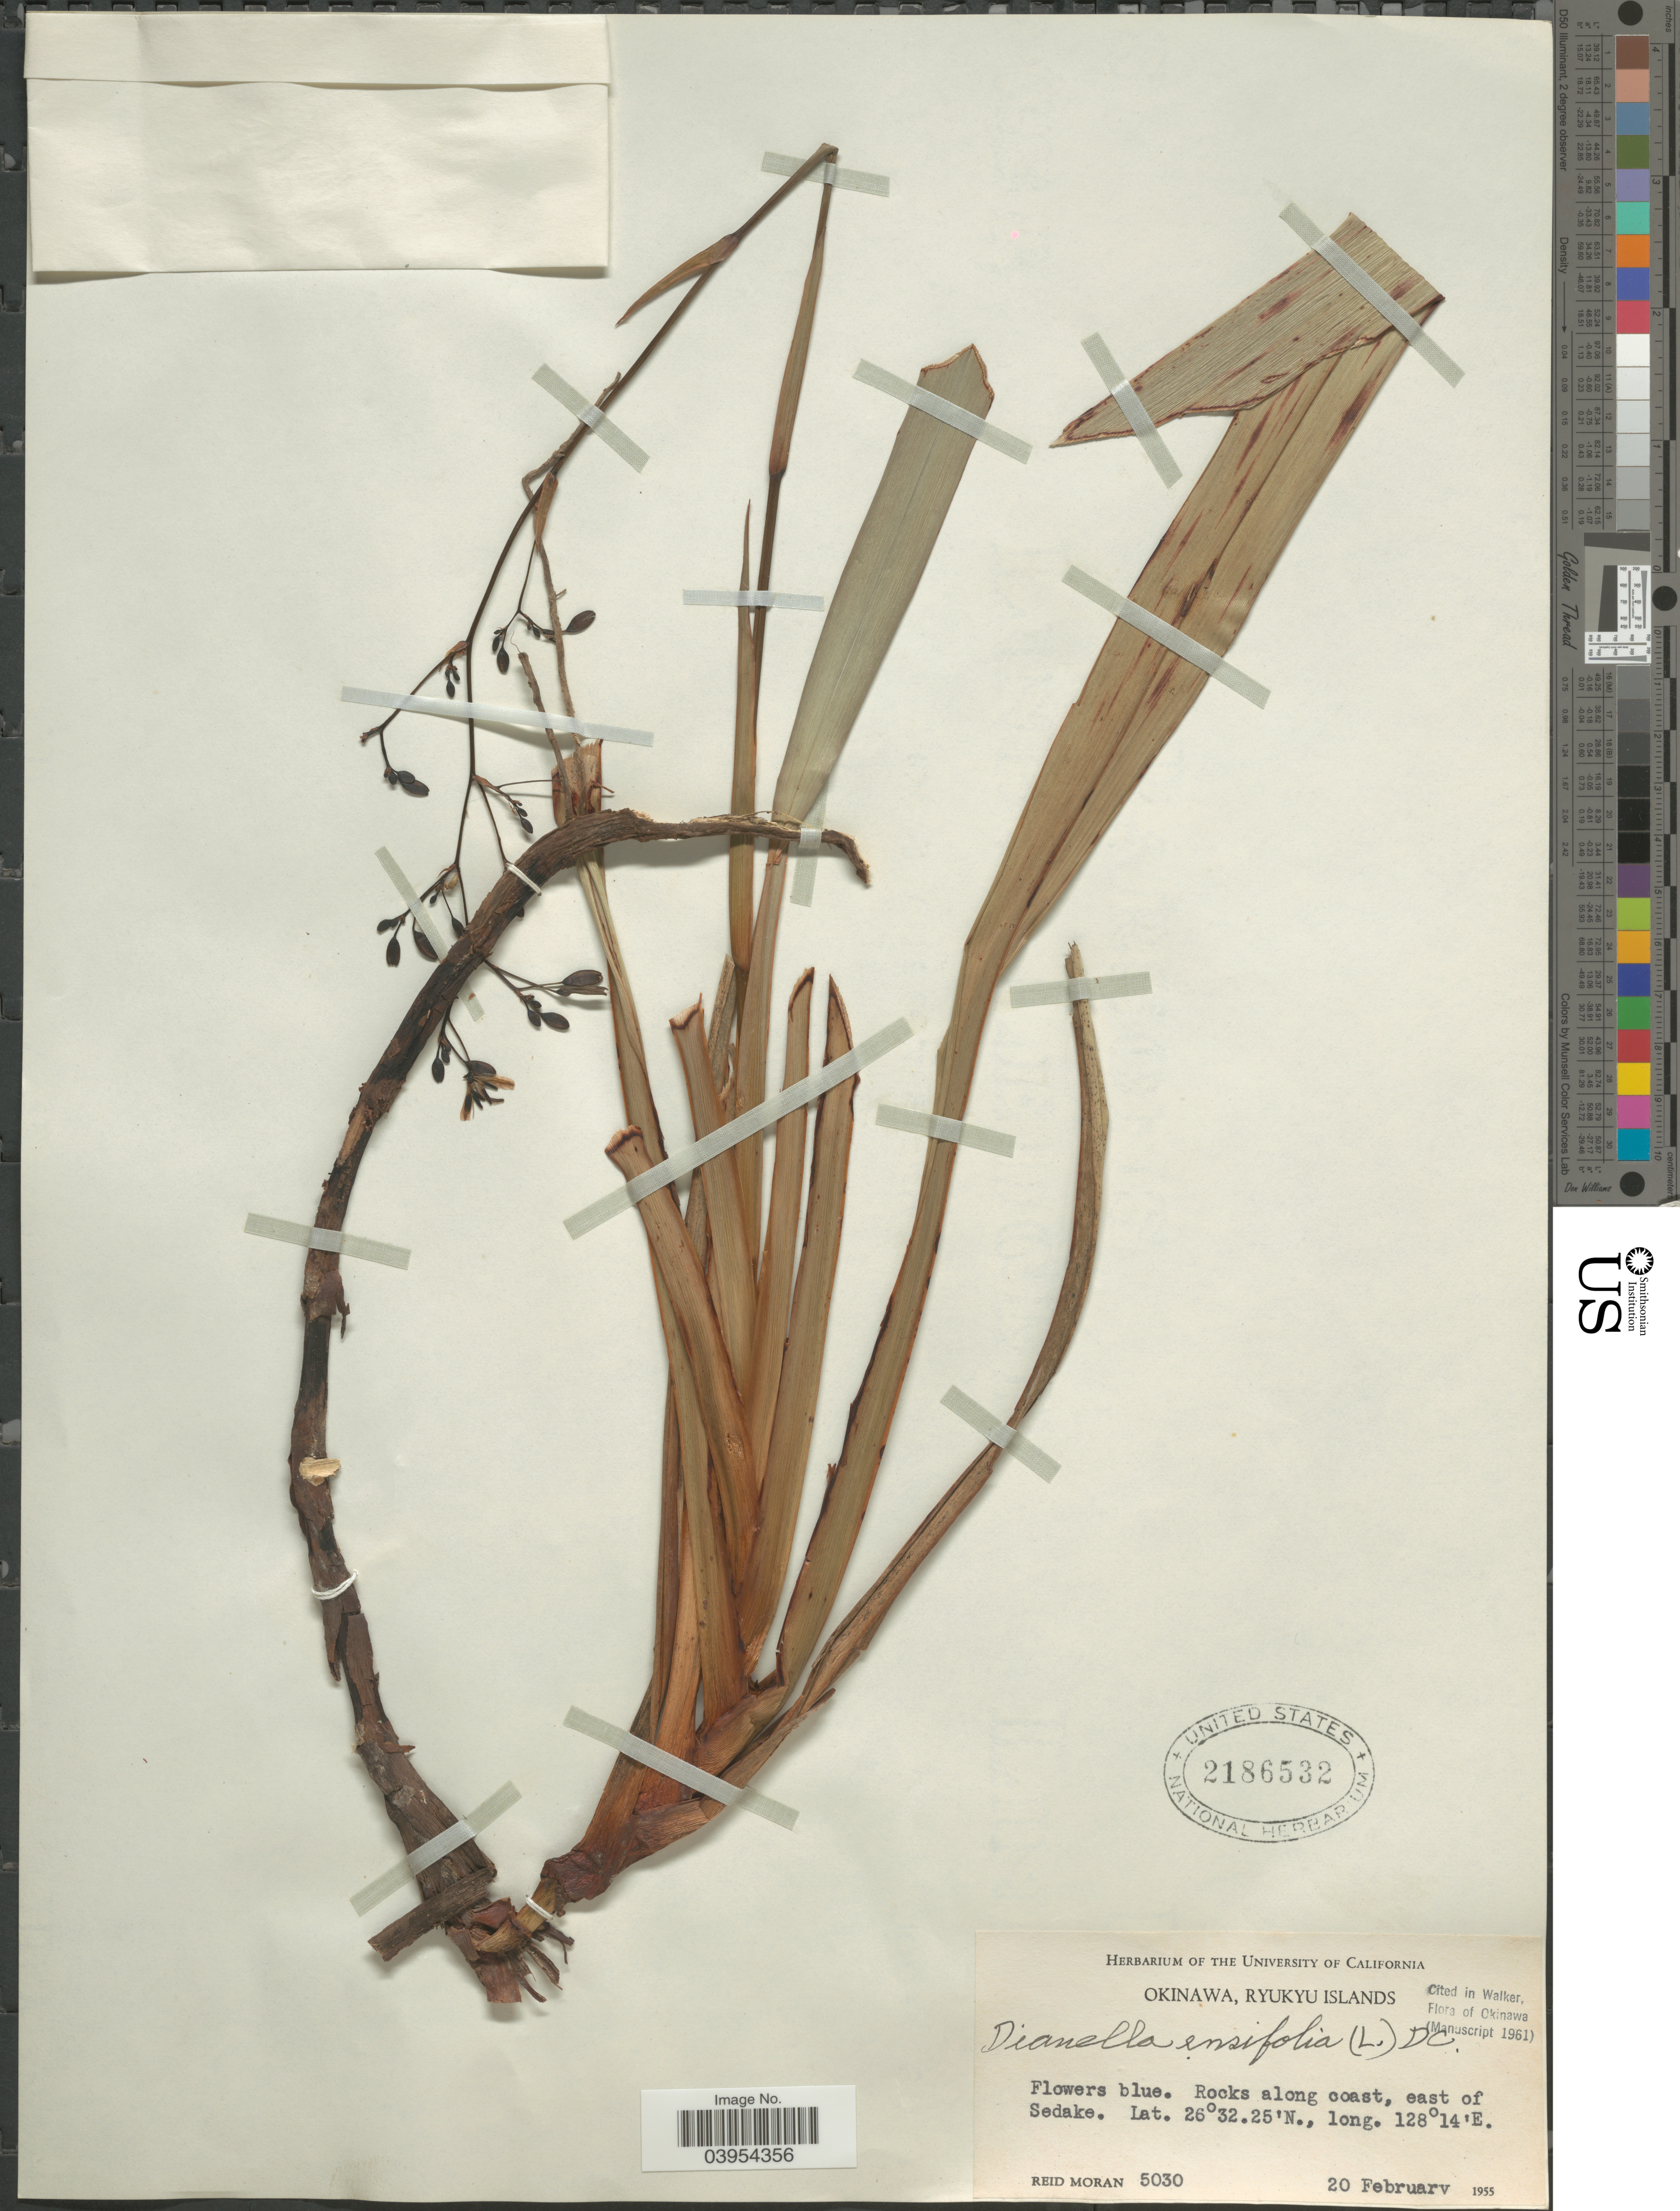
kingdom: Plantae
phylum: Tracheophyta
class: Liliopsida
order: Asparagales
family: Asphodelaceae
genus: Dianella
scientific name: Dianella ensifolia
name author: (L.) DC.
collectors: R. Moran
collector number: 5030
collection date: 1955-02-20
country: Japan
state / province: Okinawa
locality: Ryukyu Islands. Rocks along coast, east of Sedake.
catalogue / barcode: US 2186532